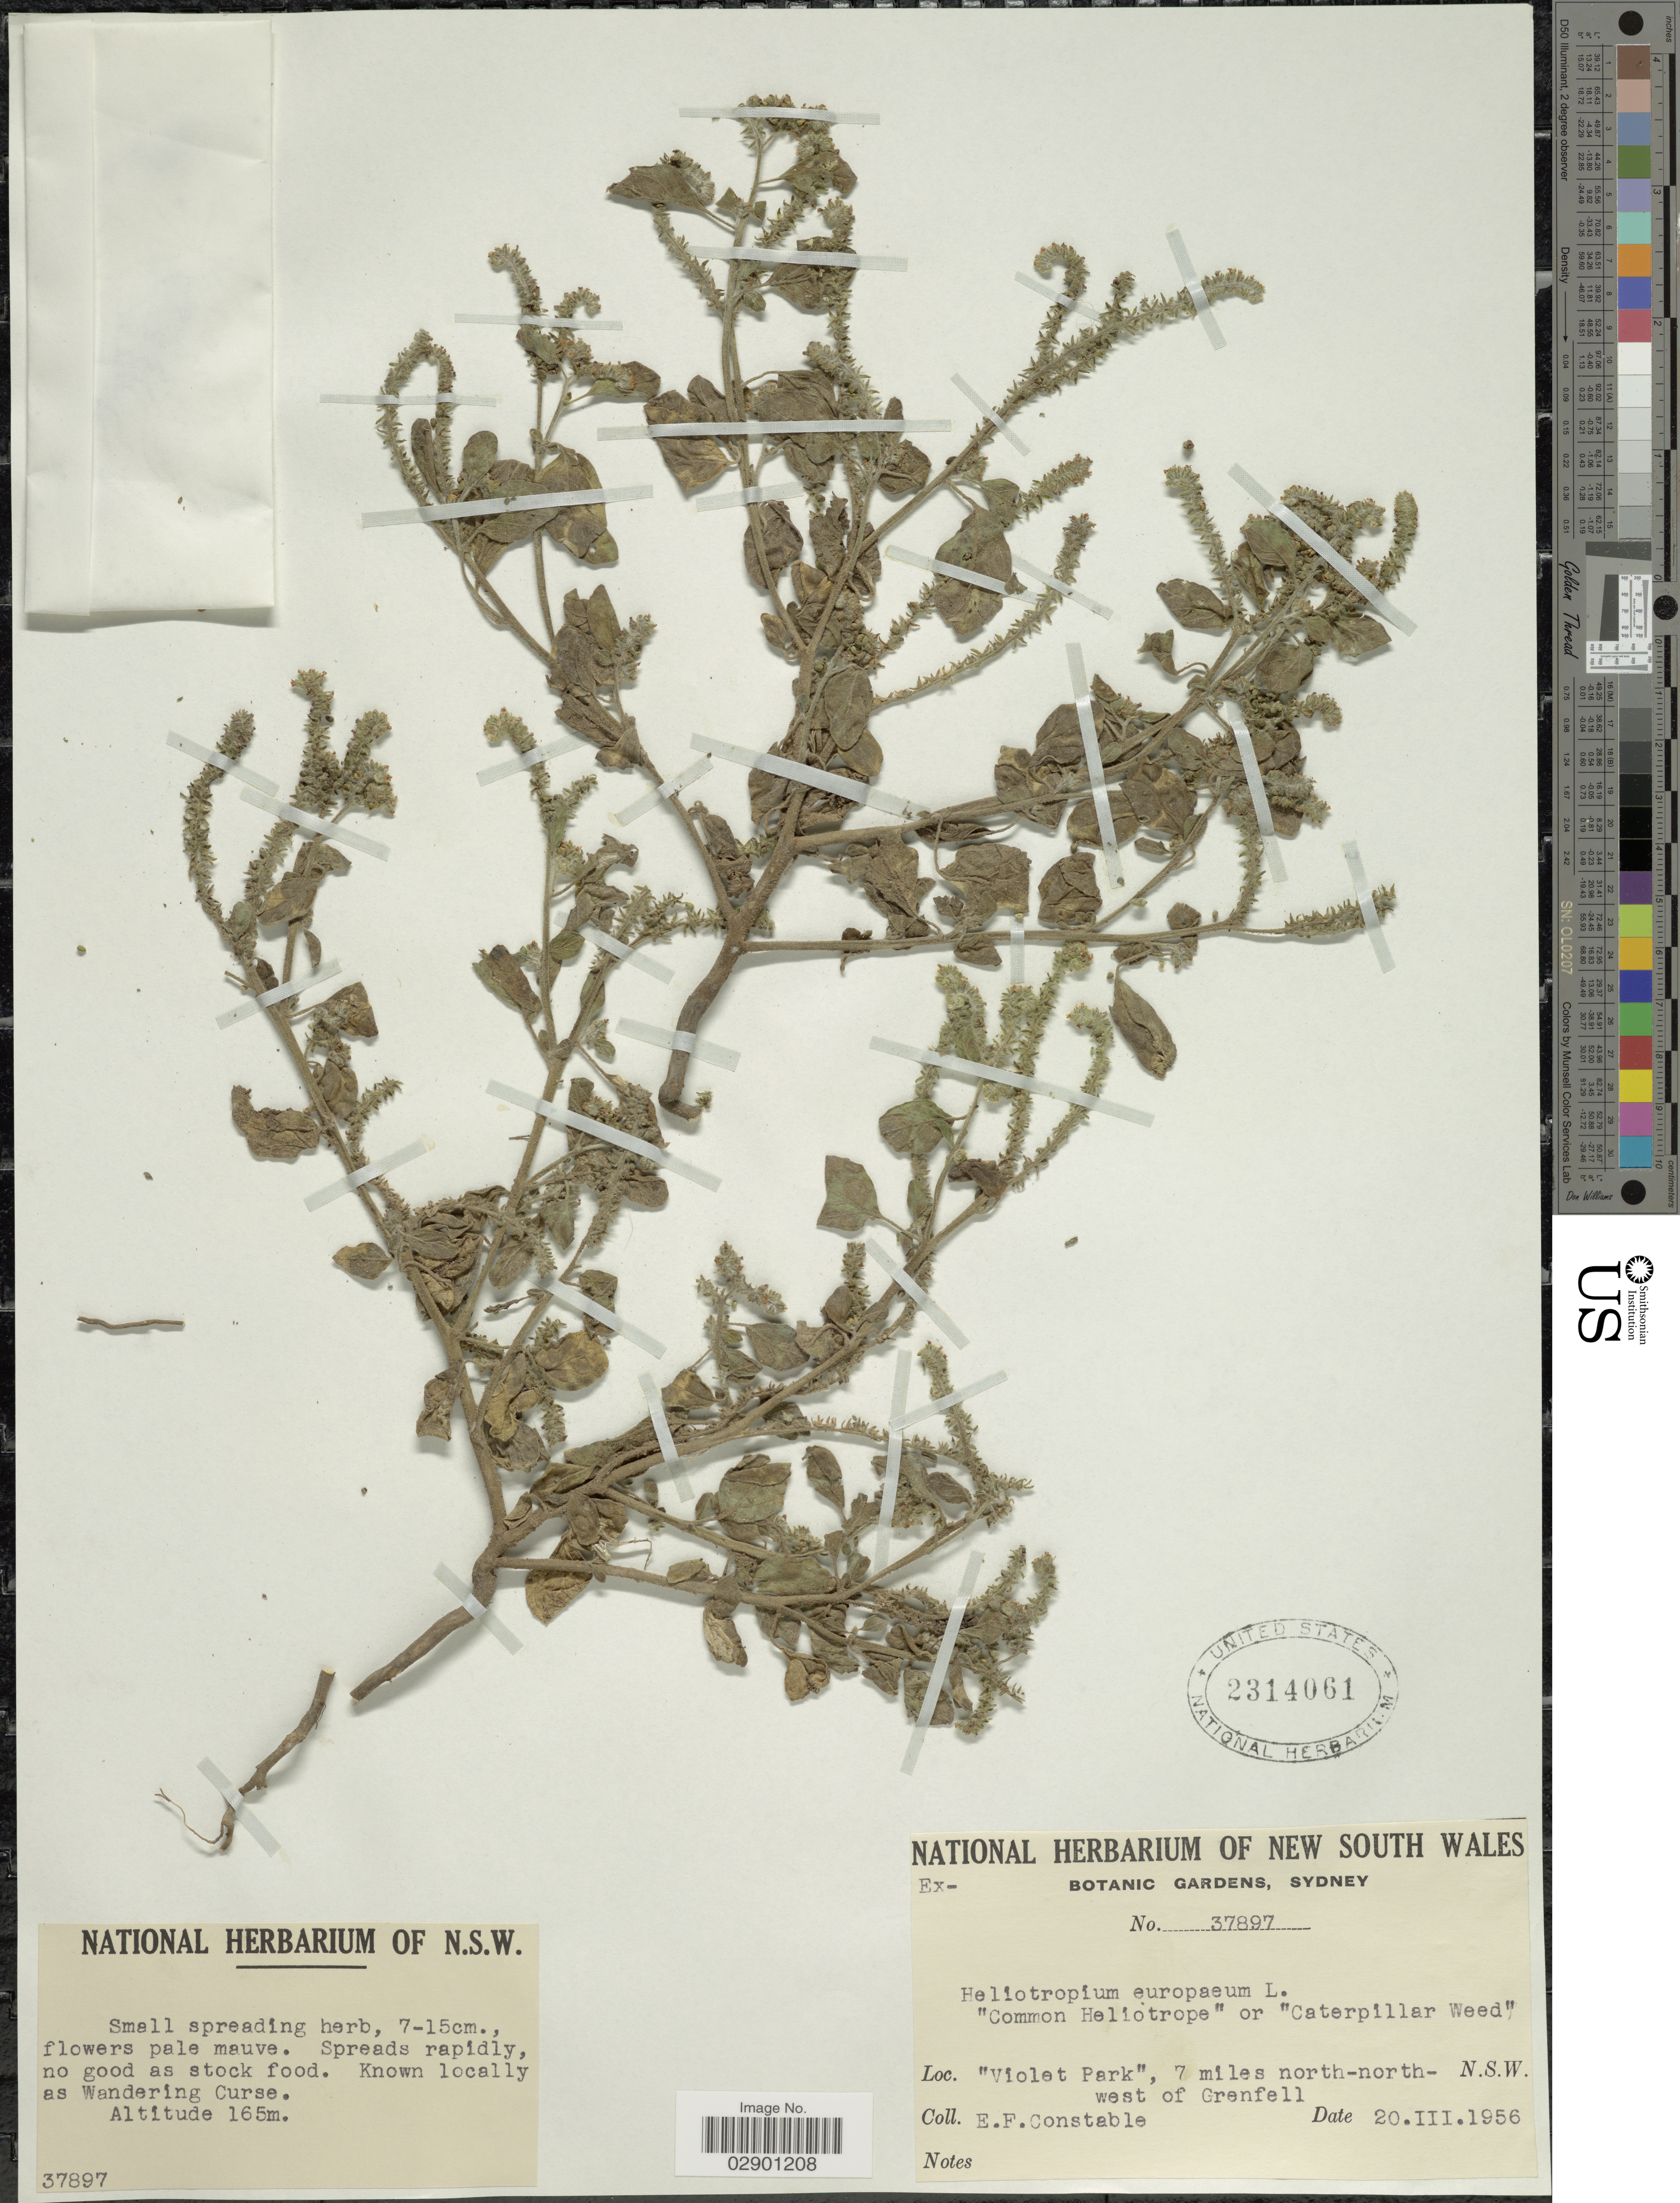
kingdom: Plantae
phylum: Tracheophyta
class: Magnoliopsida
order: Boraginales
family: Heliotropiaceae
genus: Heliotropium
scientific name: Heliotropium europaeum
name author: L.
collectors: E. F. Constable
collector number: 37897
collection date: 1956-03-20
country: Australia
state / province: New South Wales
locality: Violet Park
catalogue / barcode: US 2314061